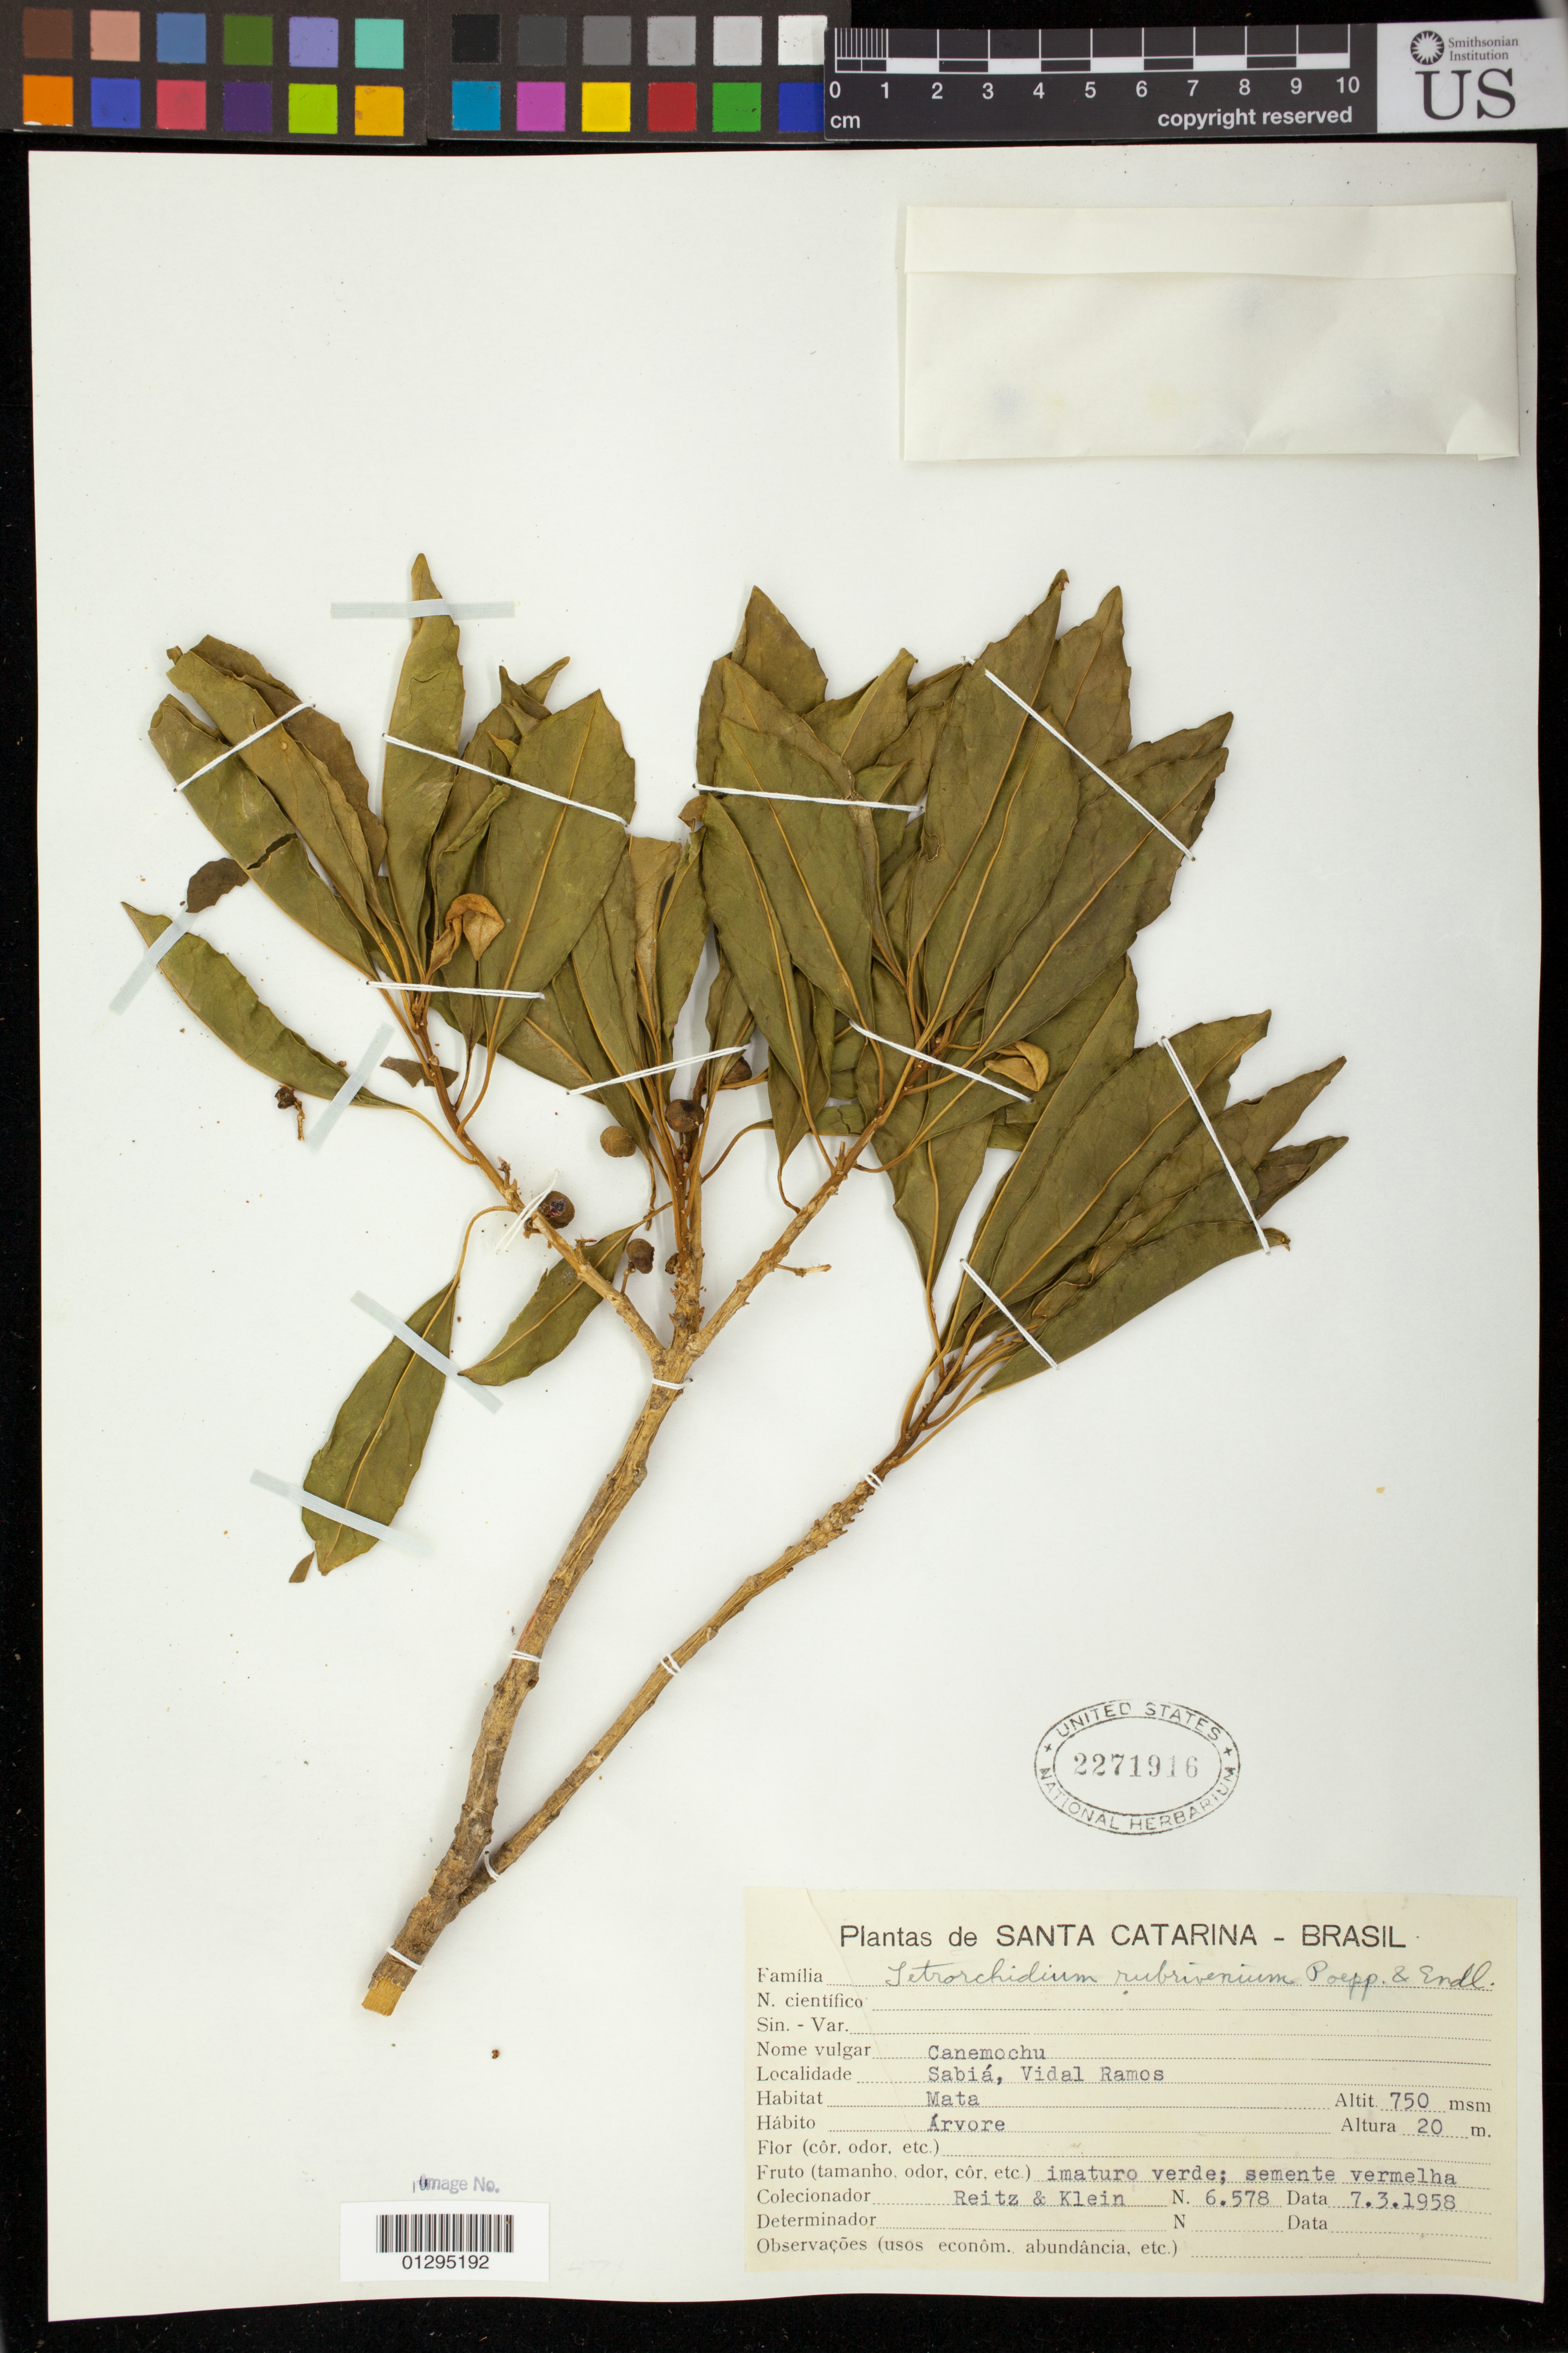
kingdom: Plantae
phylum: Tracheophyta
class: Magnoliopsida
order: Malpighiales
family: Euphorbiaceae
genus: Tetrorchidium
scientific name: Tetrorchidium rubrivenium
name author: Poepp.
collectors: -- Reitz & Klein, --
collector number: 6578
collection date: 1958-03-07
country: Brazil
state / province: Santa Catarina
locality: Sabia, Vidal Ramos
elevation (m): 750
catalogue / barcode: US 2271916